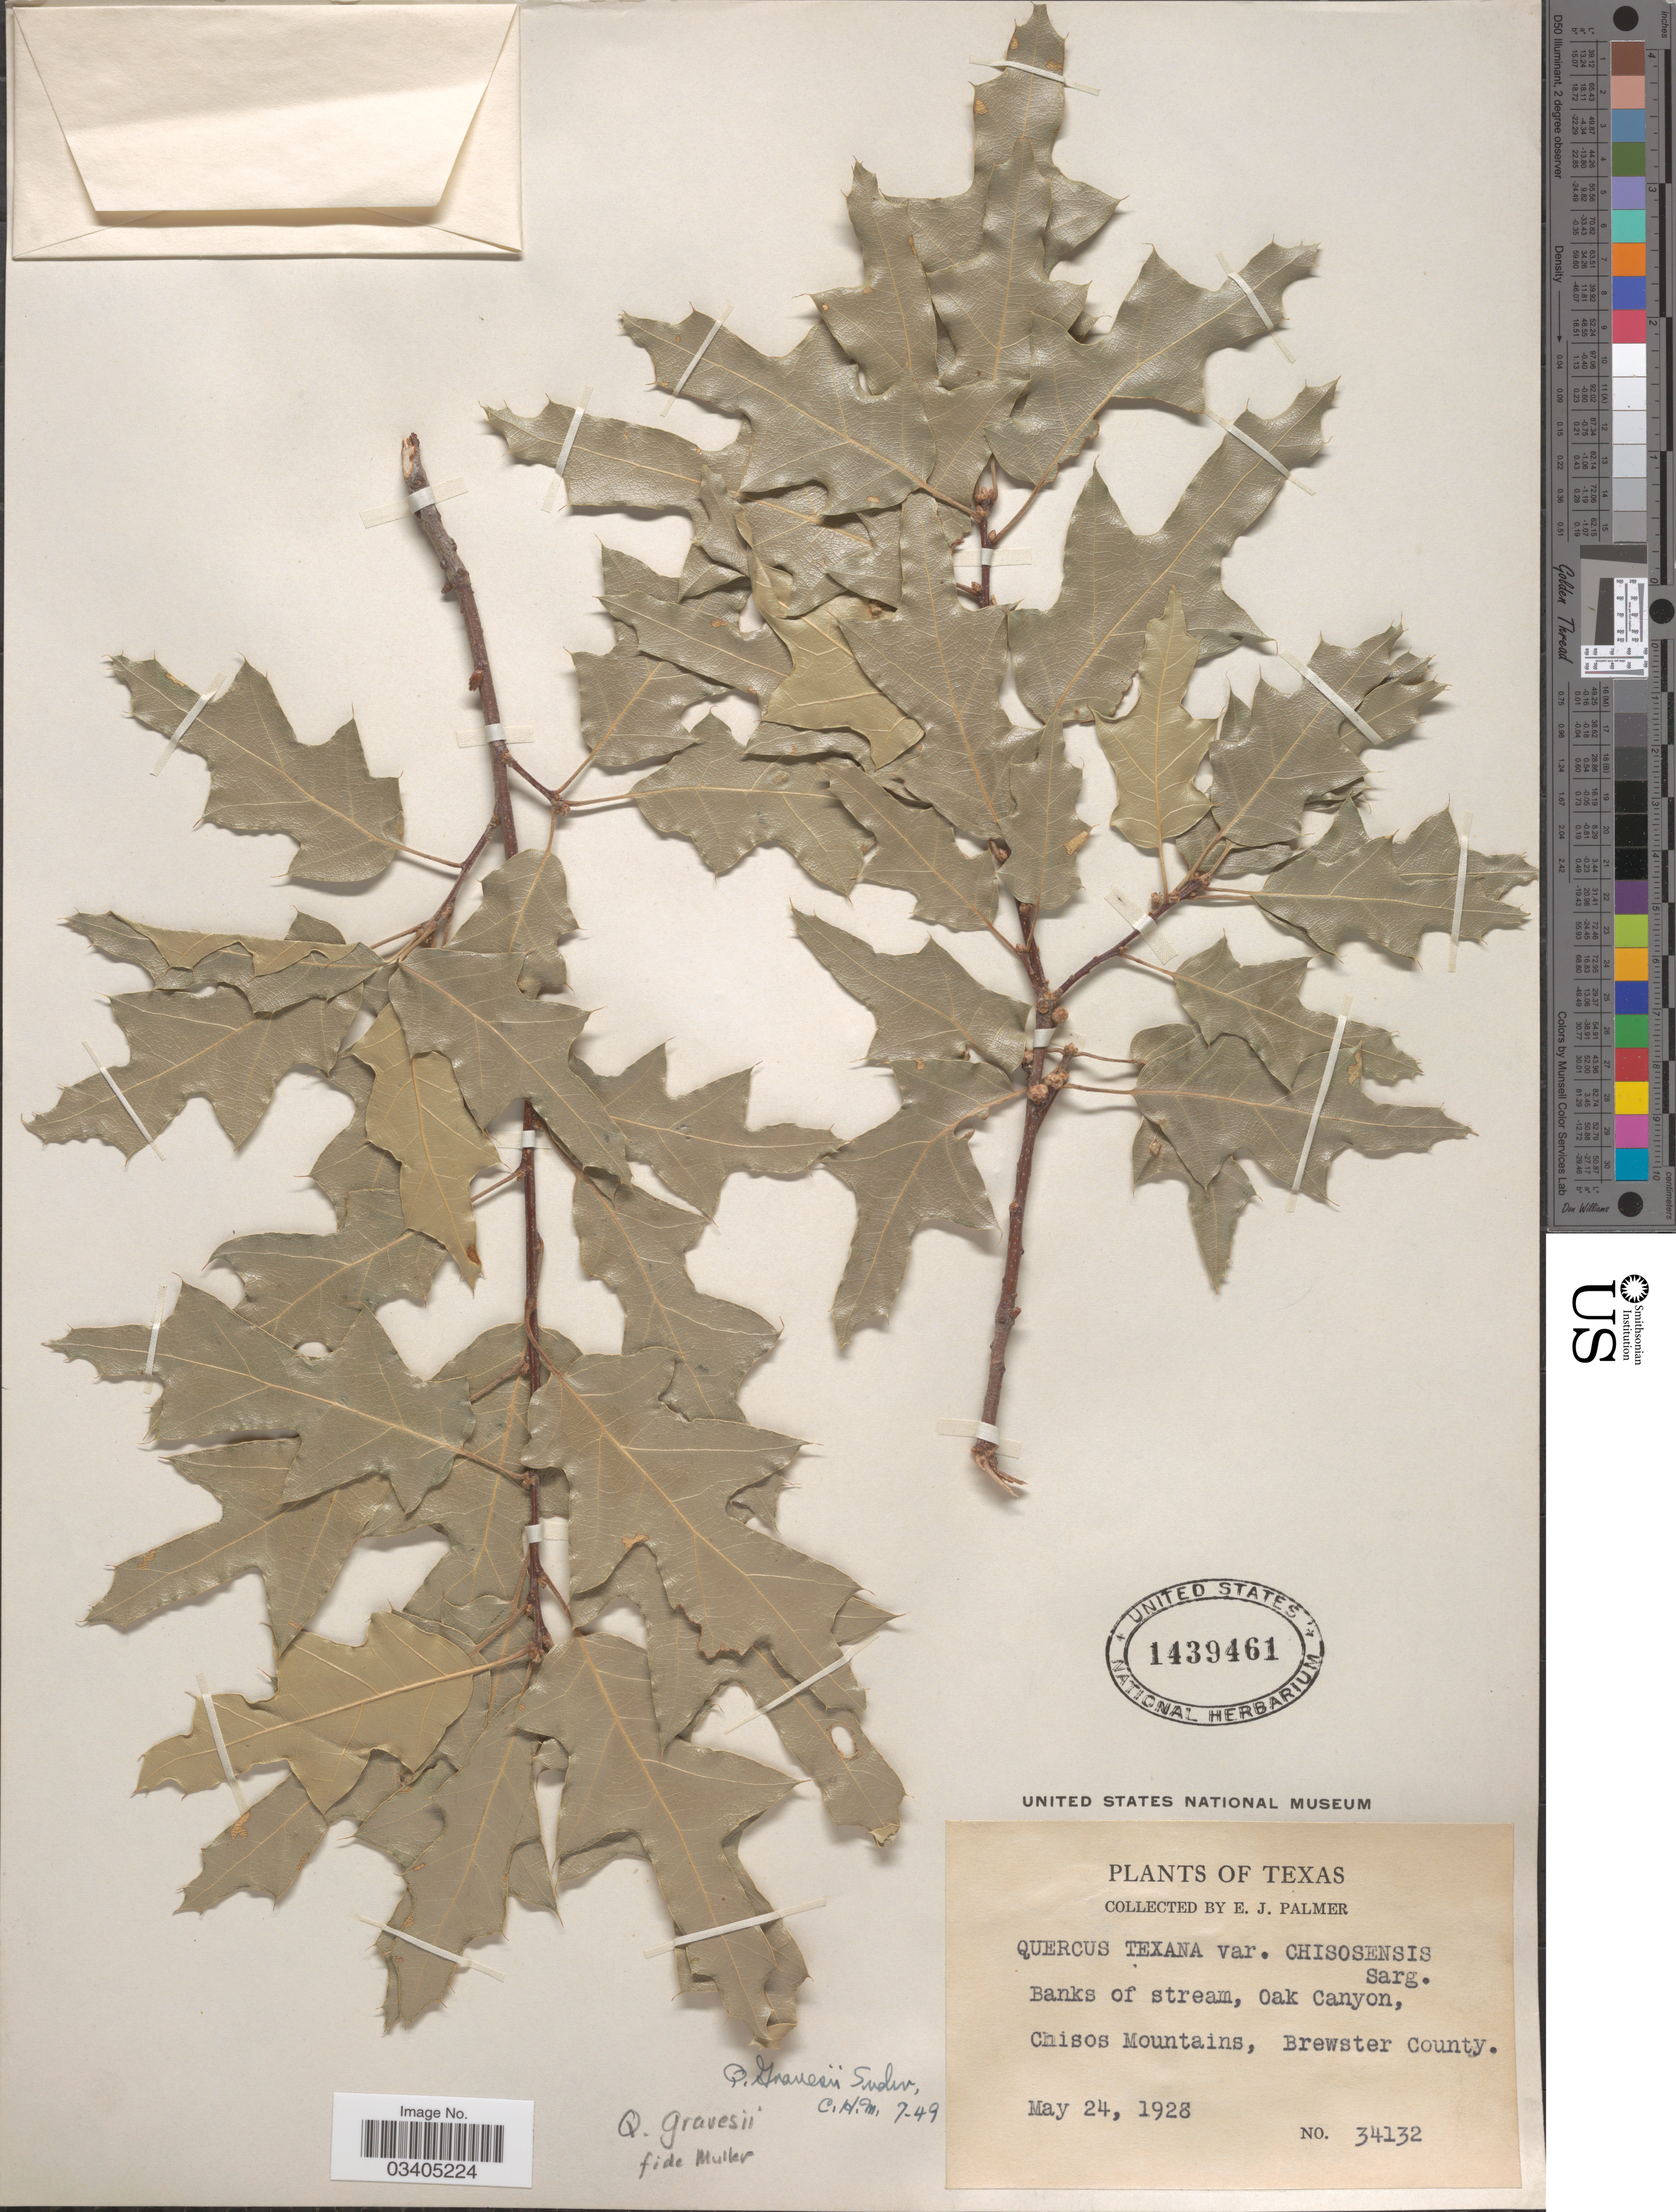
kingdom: Plantae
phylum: Tracheophyta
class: Magnoliopsida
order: Fagales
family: Fagaceae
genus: Quercus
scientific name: Quercus gravesii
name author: Sudw.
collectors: E. J. Palmer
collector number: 34132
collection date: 1928-05-24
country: United States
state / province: Texas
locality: Banks of stream, Oak Canyon, Chisos Mountains, Brewster County.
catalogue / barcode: US 1439461